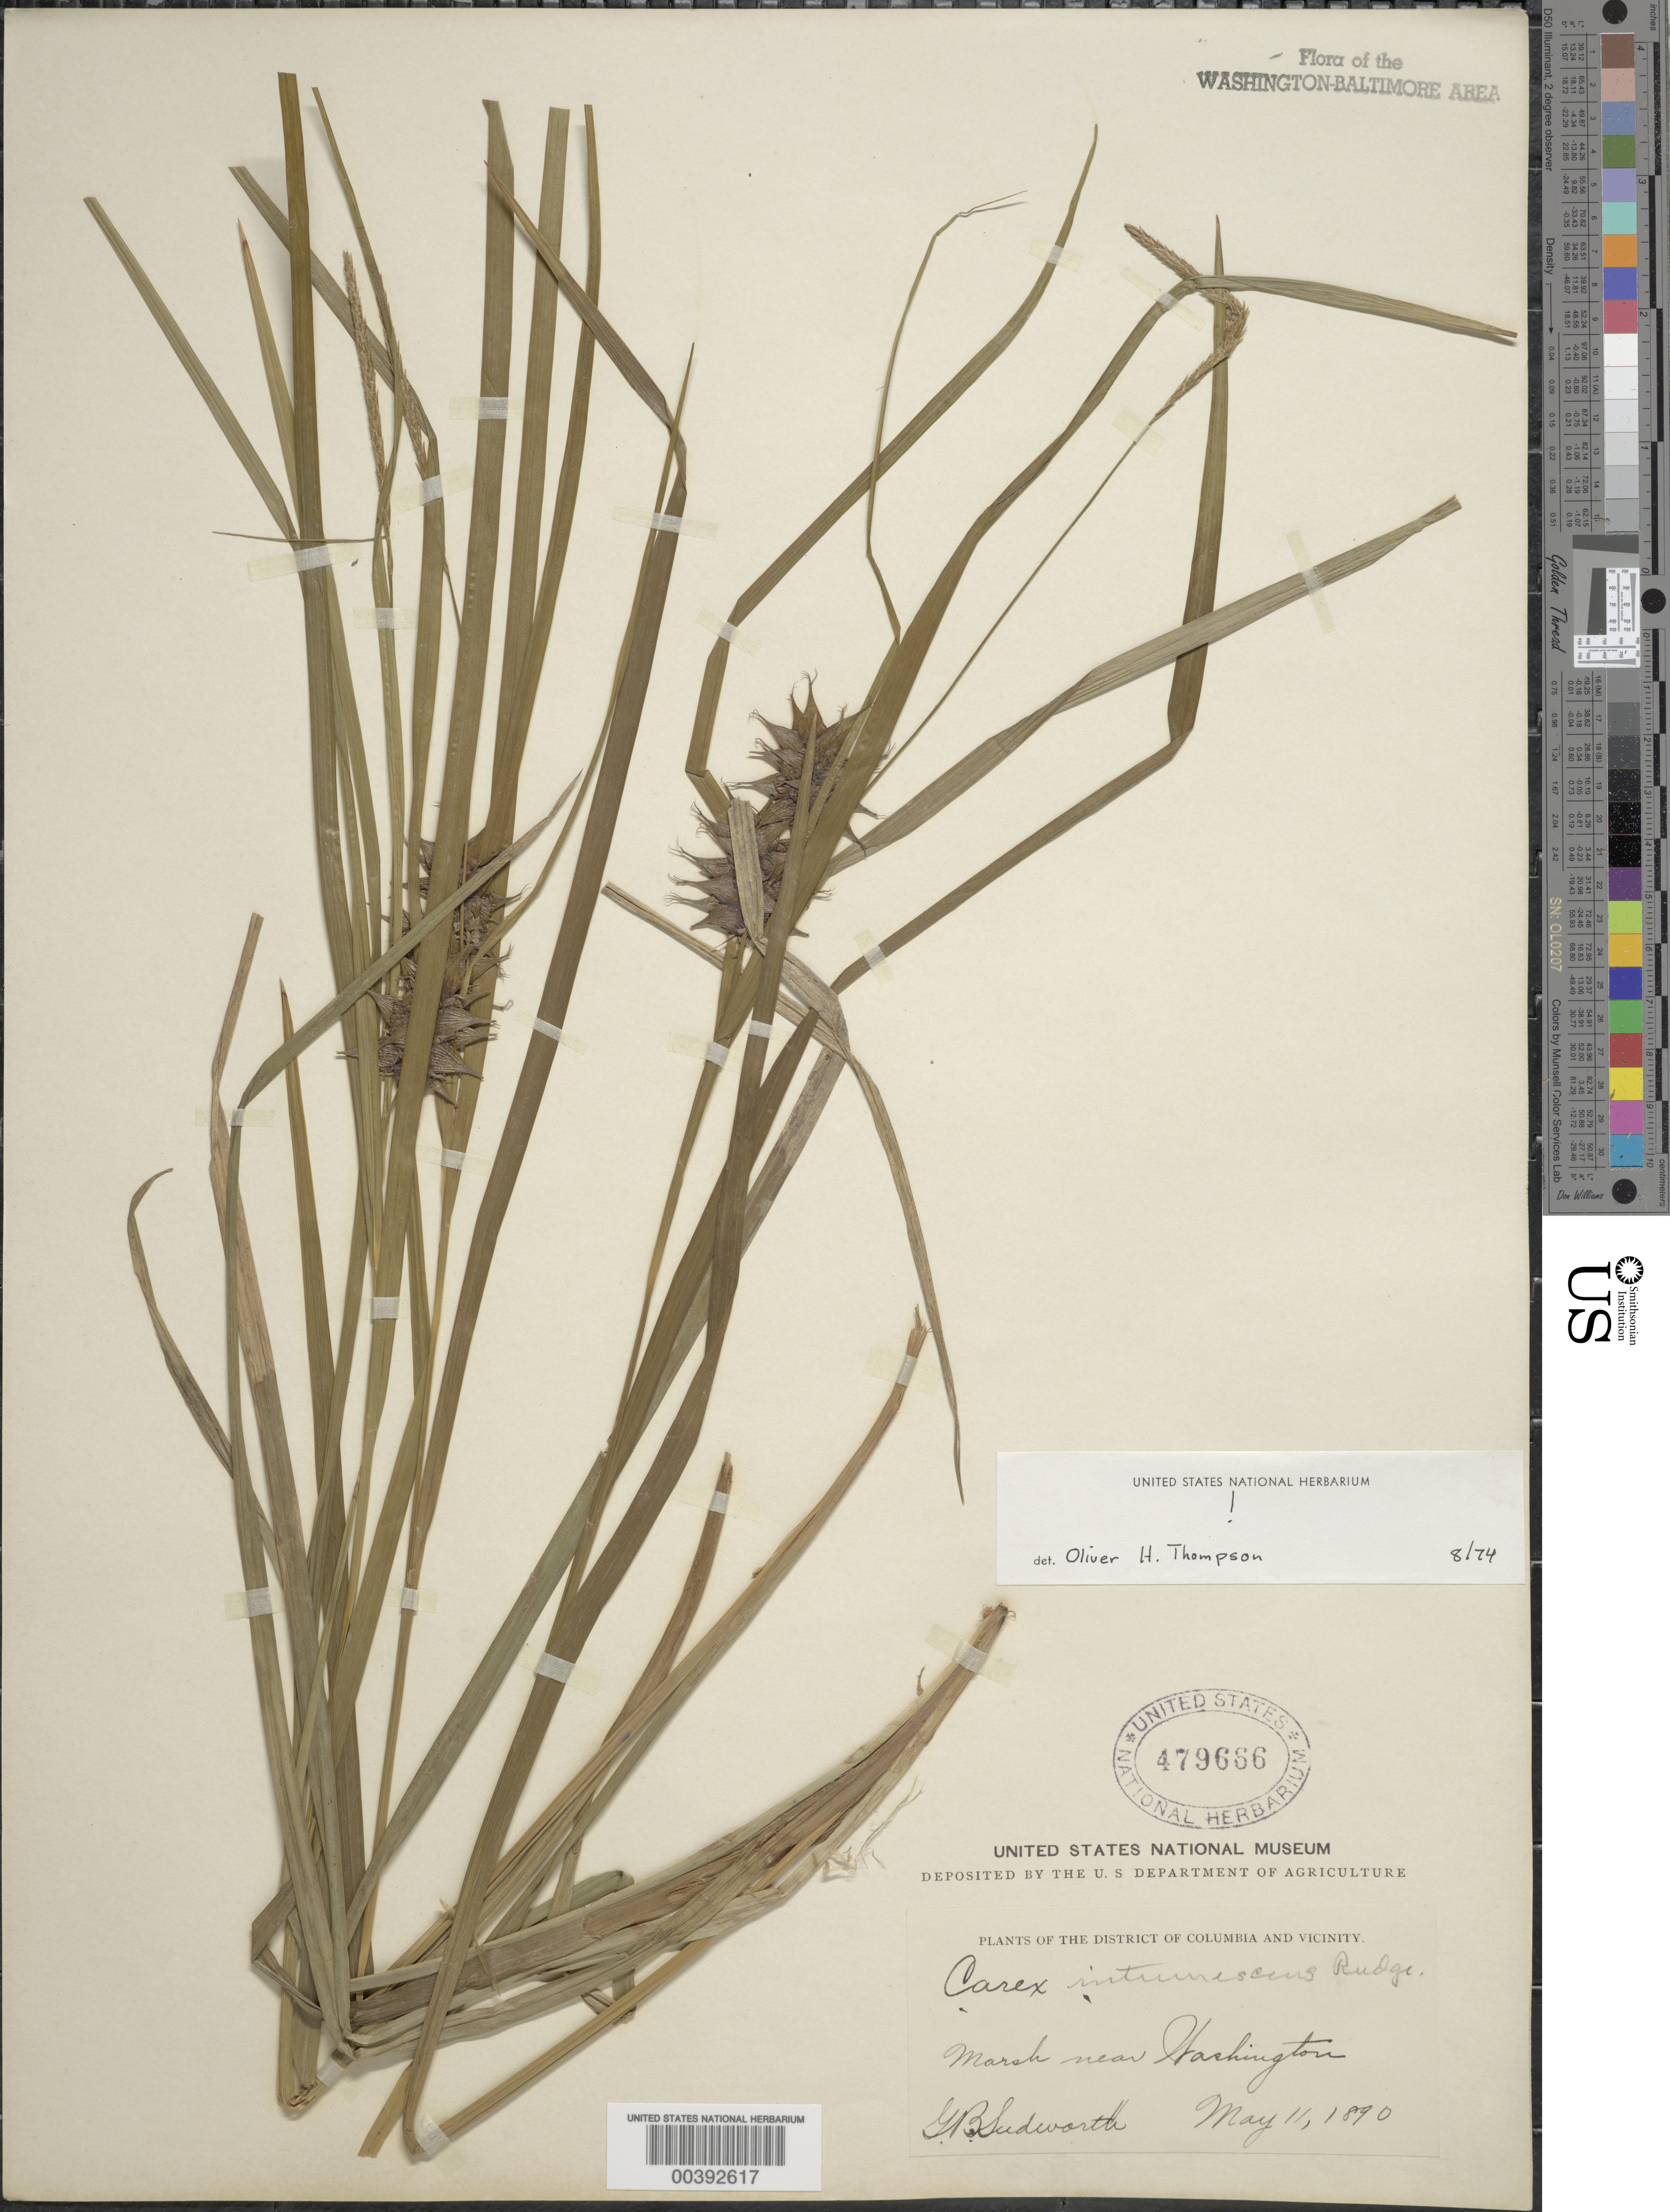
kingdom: Plantae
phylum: Tracheophyta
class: Liliopsida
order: Poales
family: Cyperaceae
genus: Carex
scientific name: Carex intumescens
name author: Rudge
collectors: G. B. Sudworth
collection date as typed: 11 May 1890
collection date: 1890-05-11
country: United States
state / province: District of Columbia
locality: Washington DC Area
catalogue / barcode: US 479666